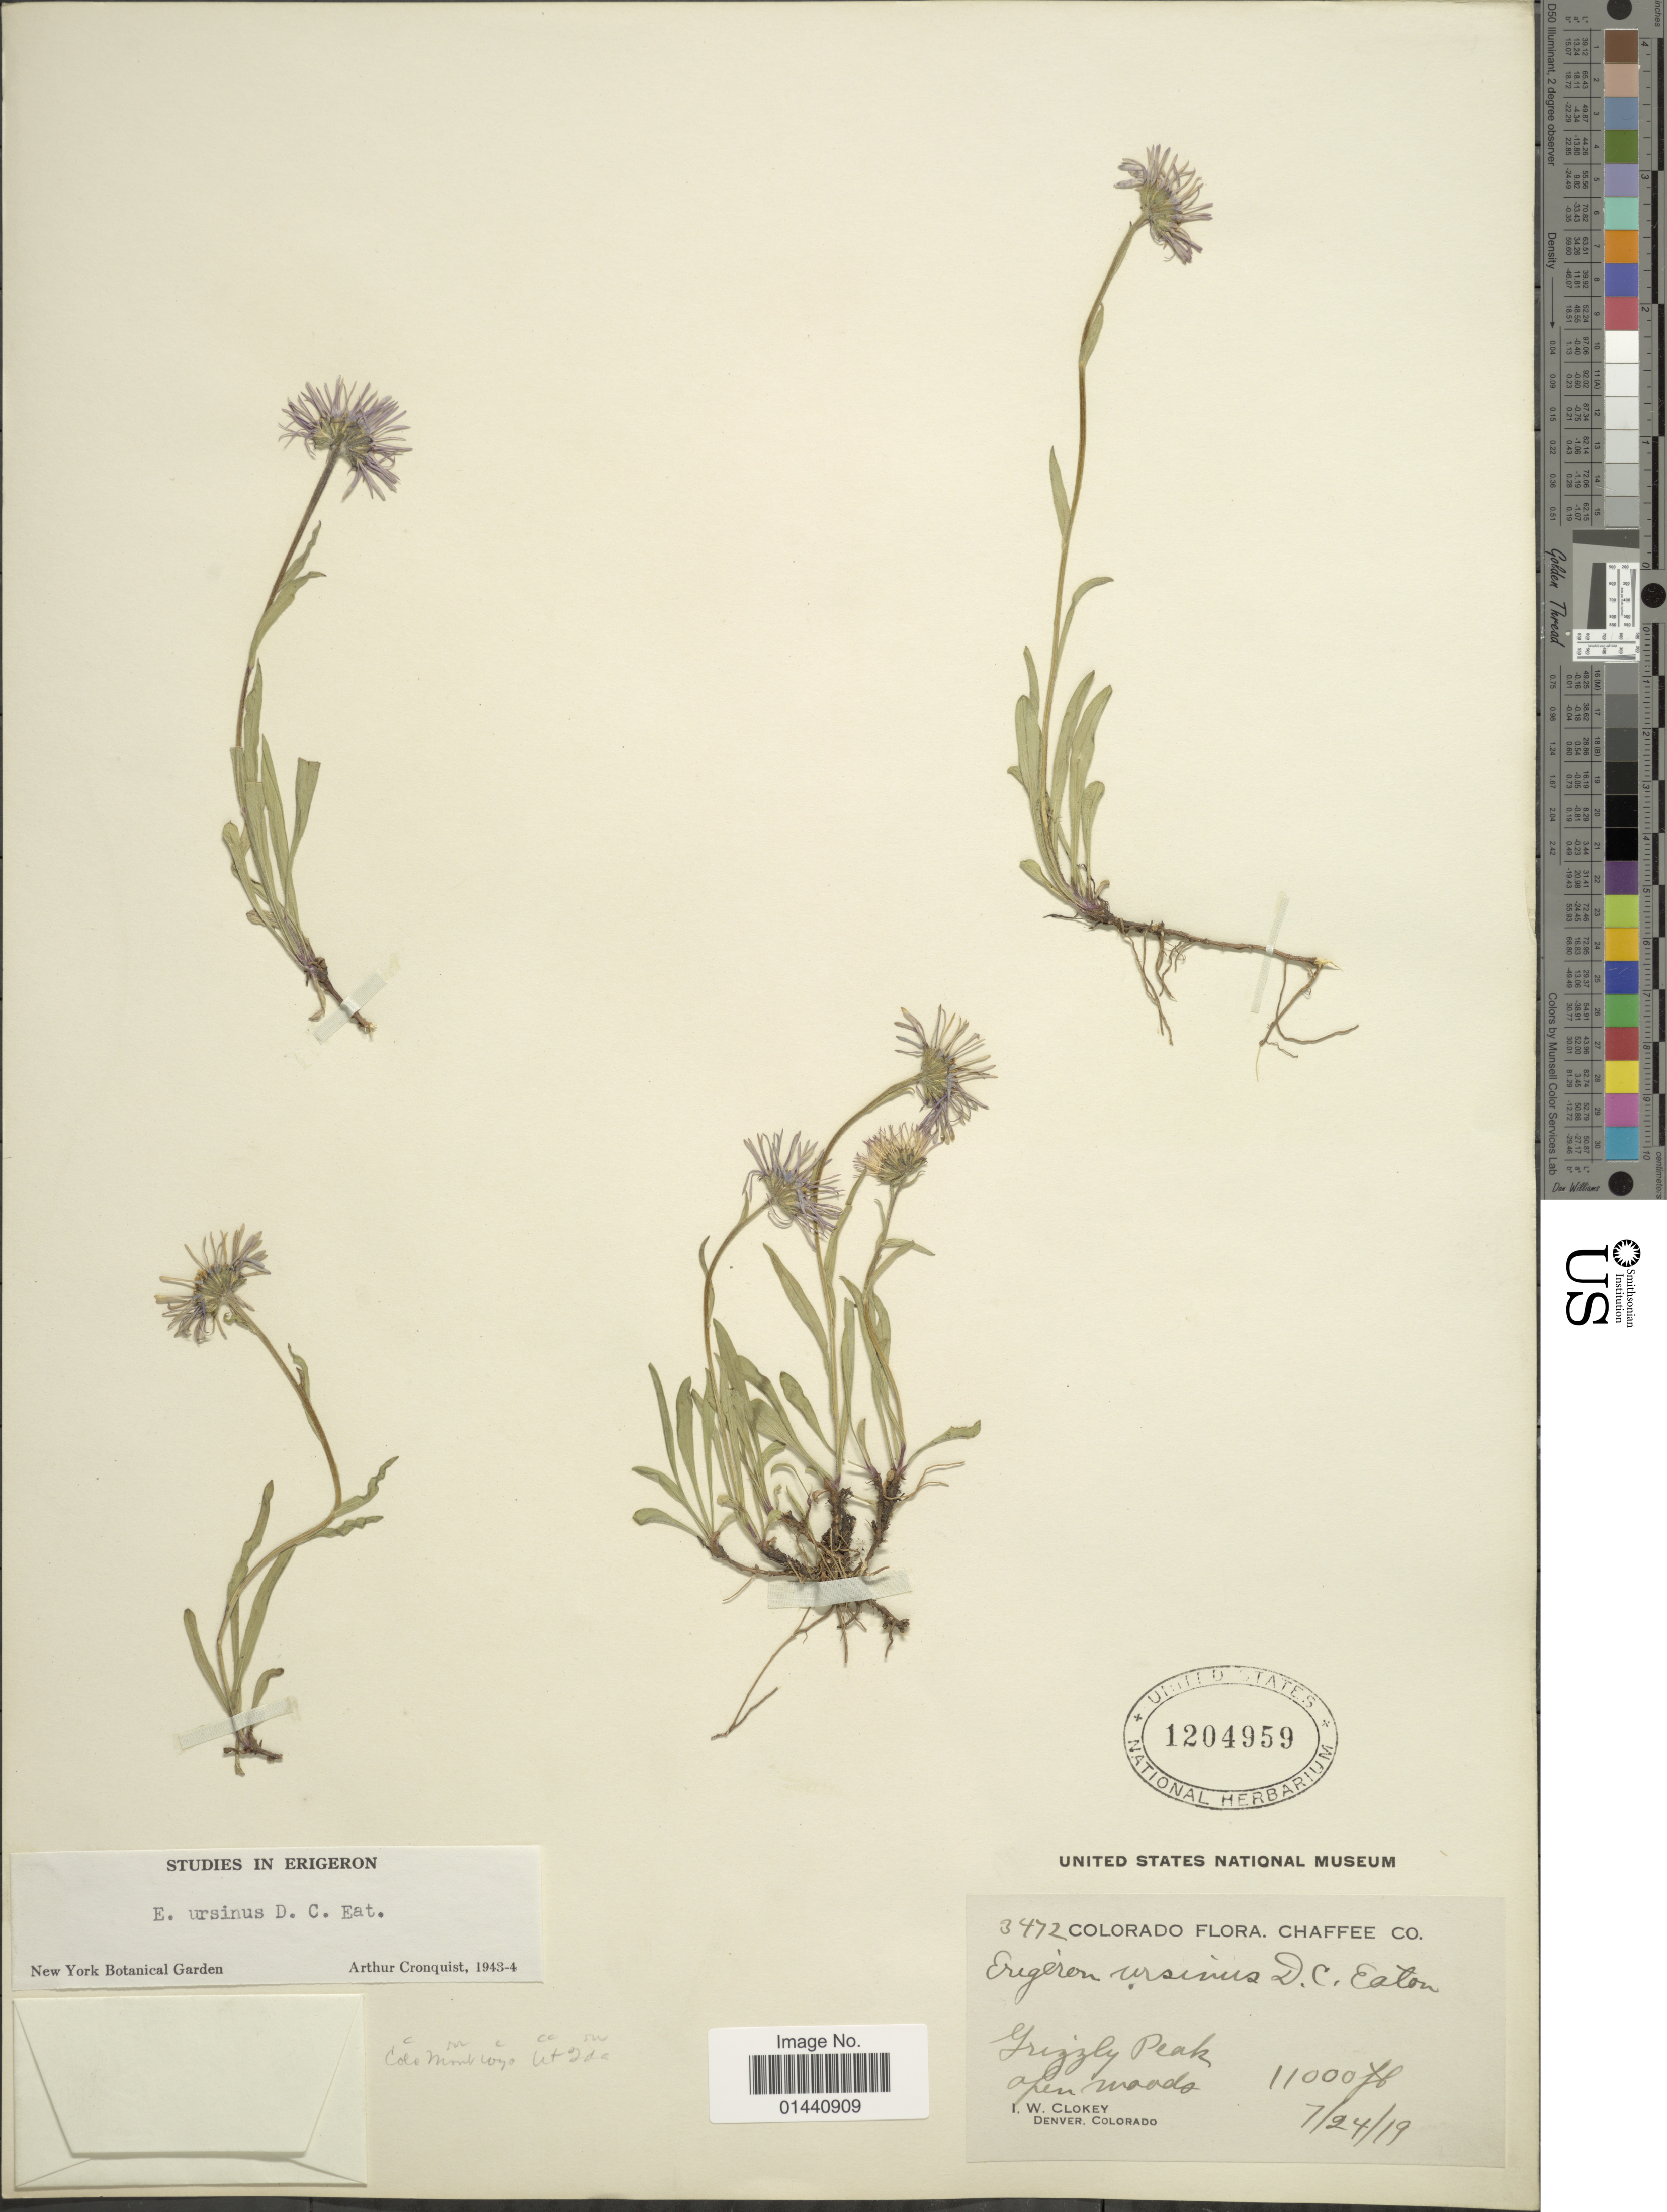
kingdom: Plantae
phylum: Tracheophyta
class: Magnoliopsida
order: Asterales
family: Asteraceae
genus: Erigeron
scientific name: Erigeron ursinus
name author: D.C. Eaton in C. King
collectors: I. W. Clokey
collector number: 3472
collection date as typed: Transcribed d/m/y: 24/7/19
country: United States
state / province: Colorado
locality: Chaffee Co. Grizzly Peak.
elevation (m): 3353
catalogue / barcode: US 1204959